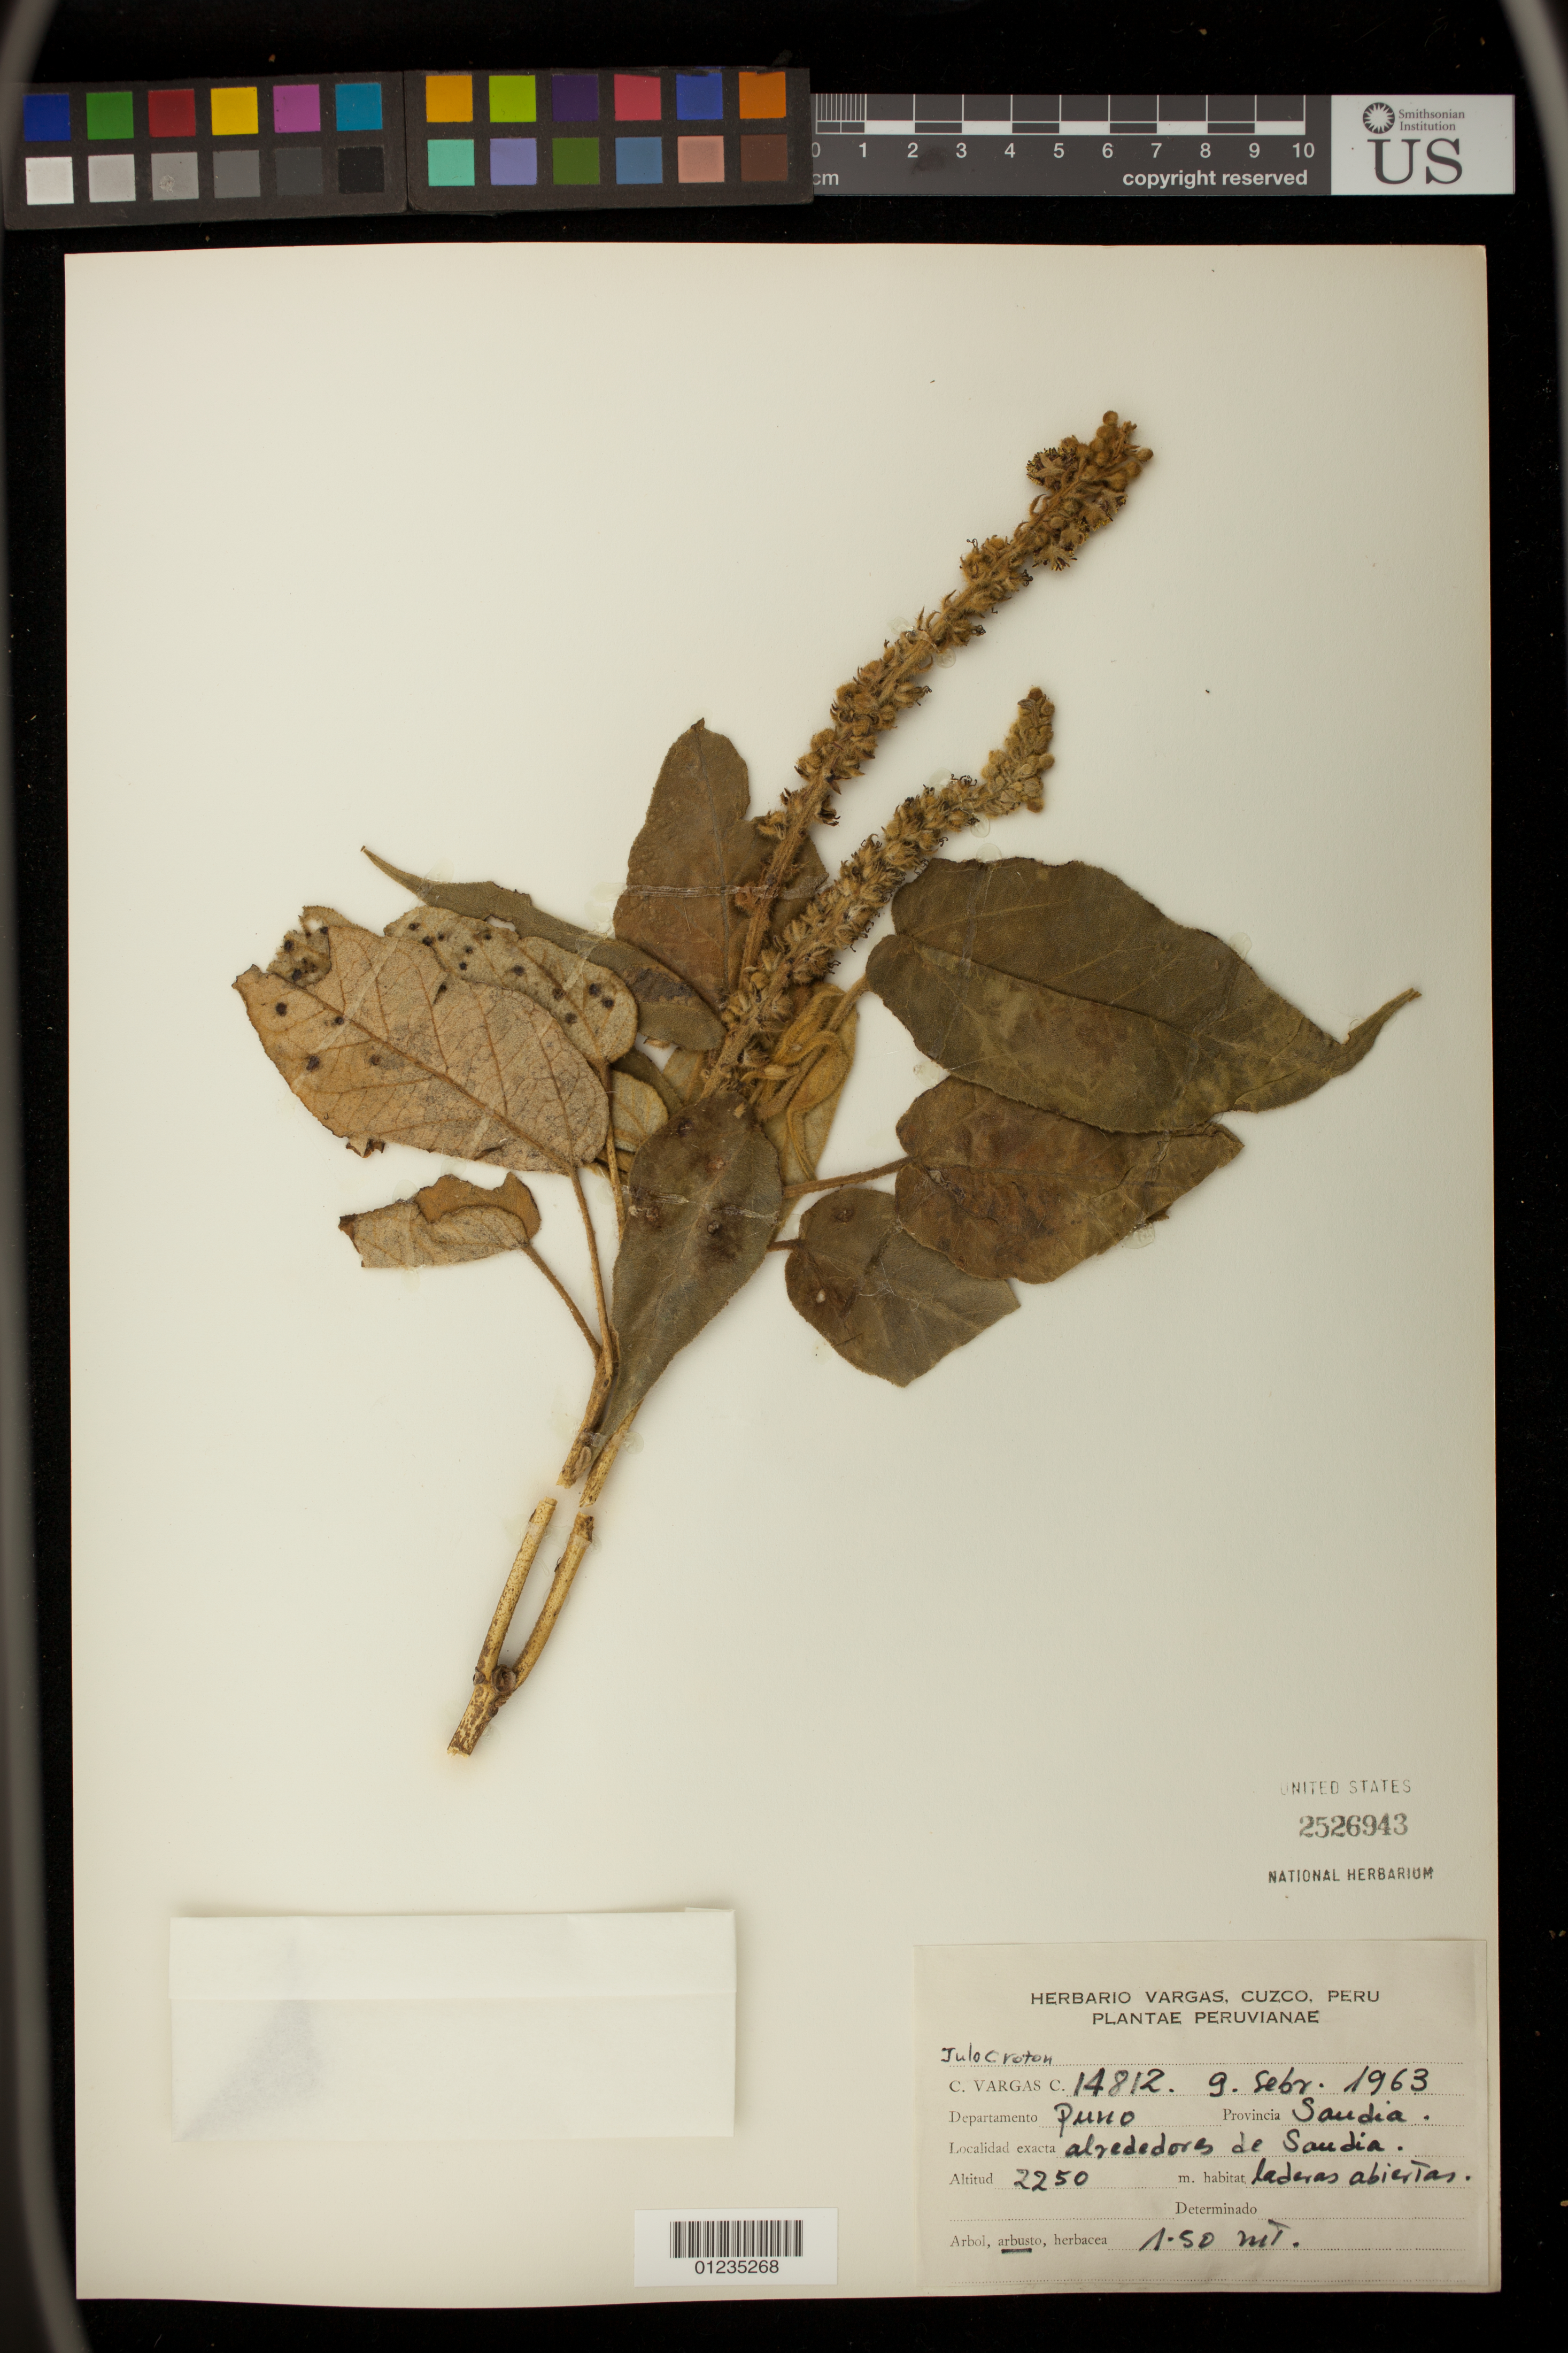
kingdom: Plantae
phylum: Tracheophyta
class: Magnoliopsida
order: Malpighiales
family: Euphorbiaceae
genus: Julocroton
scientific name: Julocroton sp.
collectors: C. Vargas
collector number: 14812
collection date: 1963-09-09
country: Peru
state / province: Puno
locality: Sandia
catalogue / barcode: US 2526943